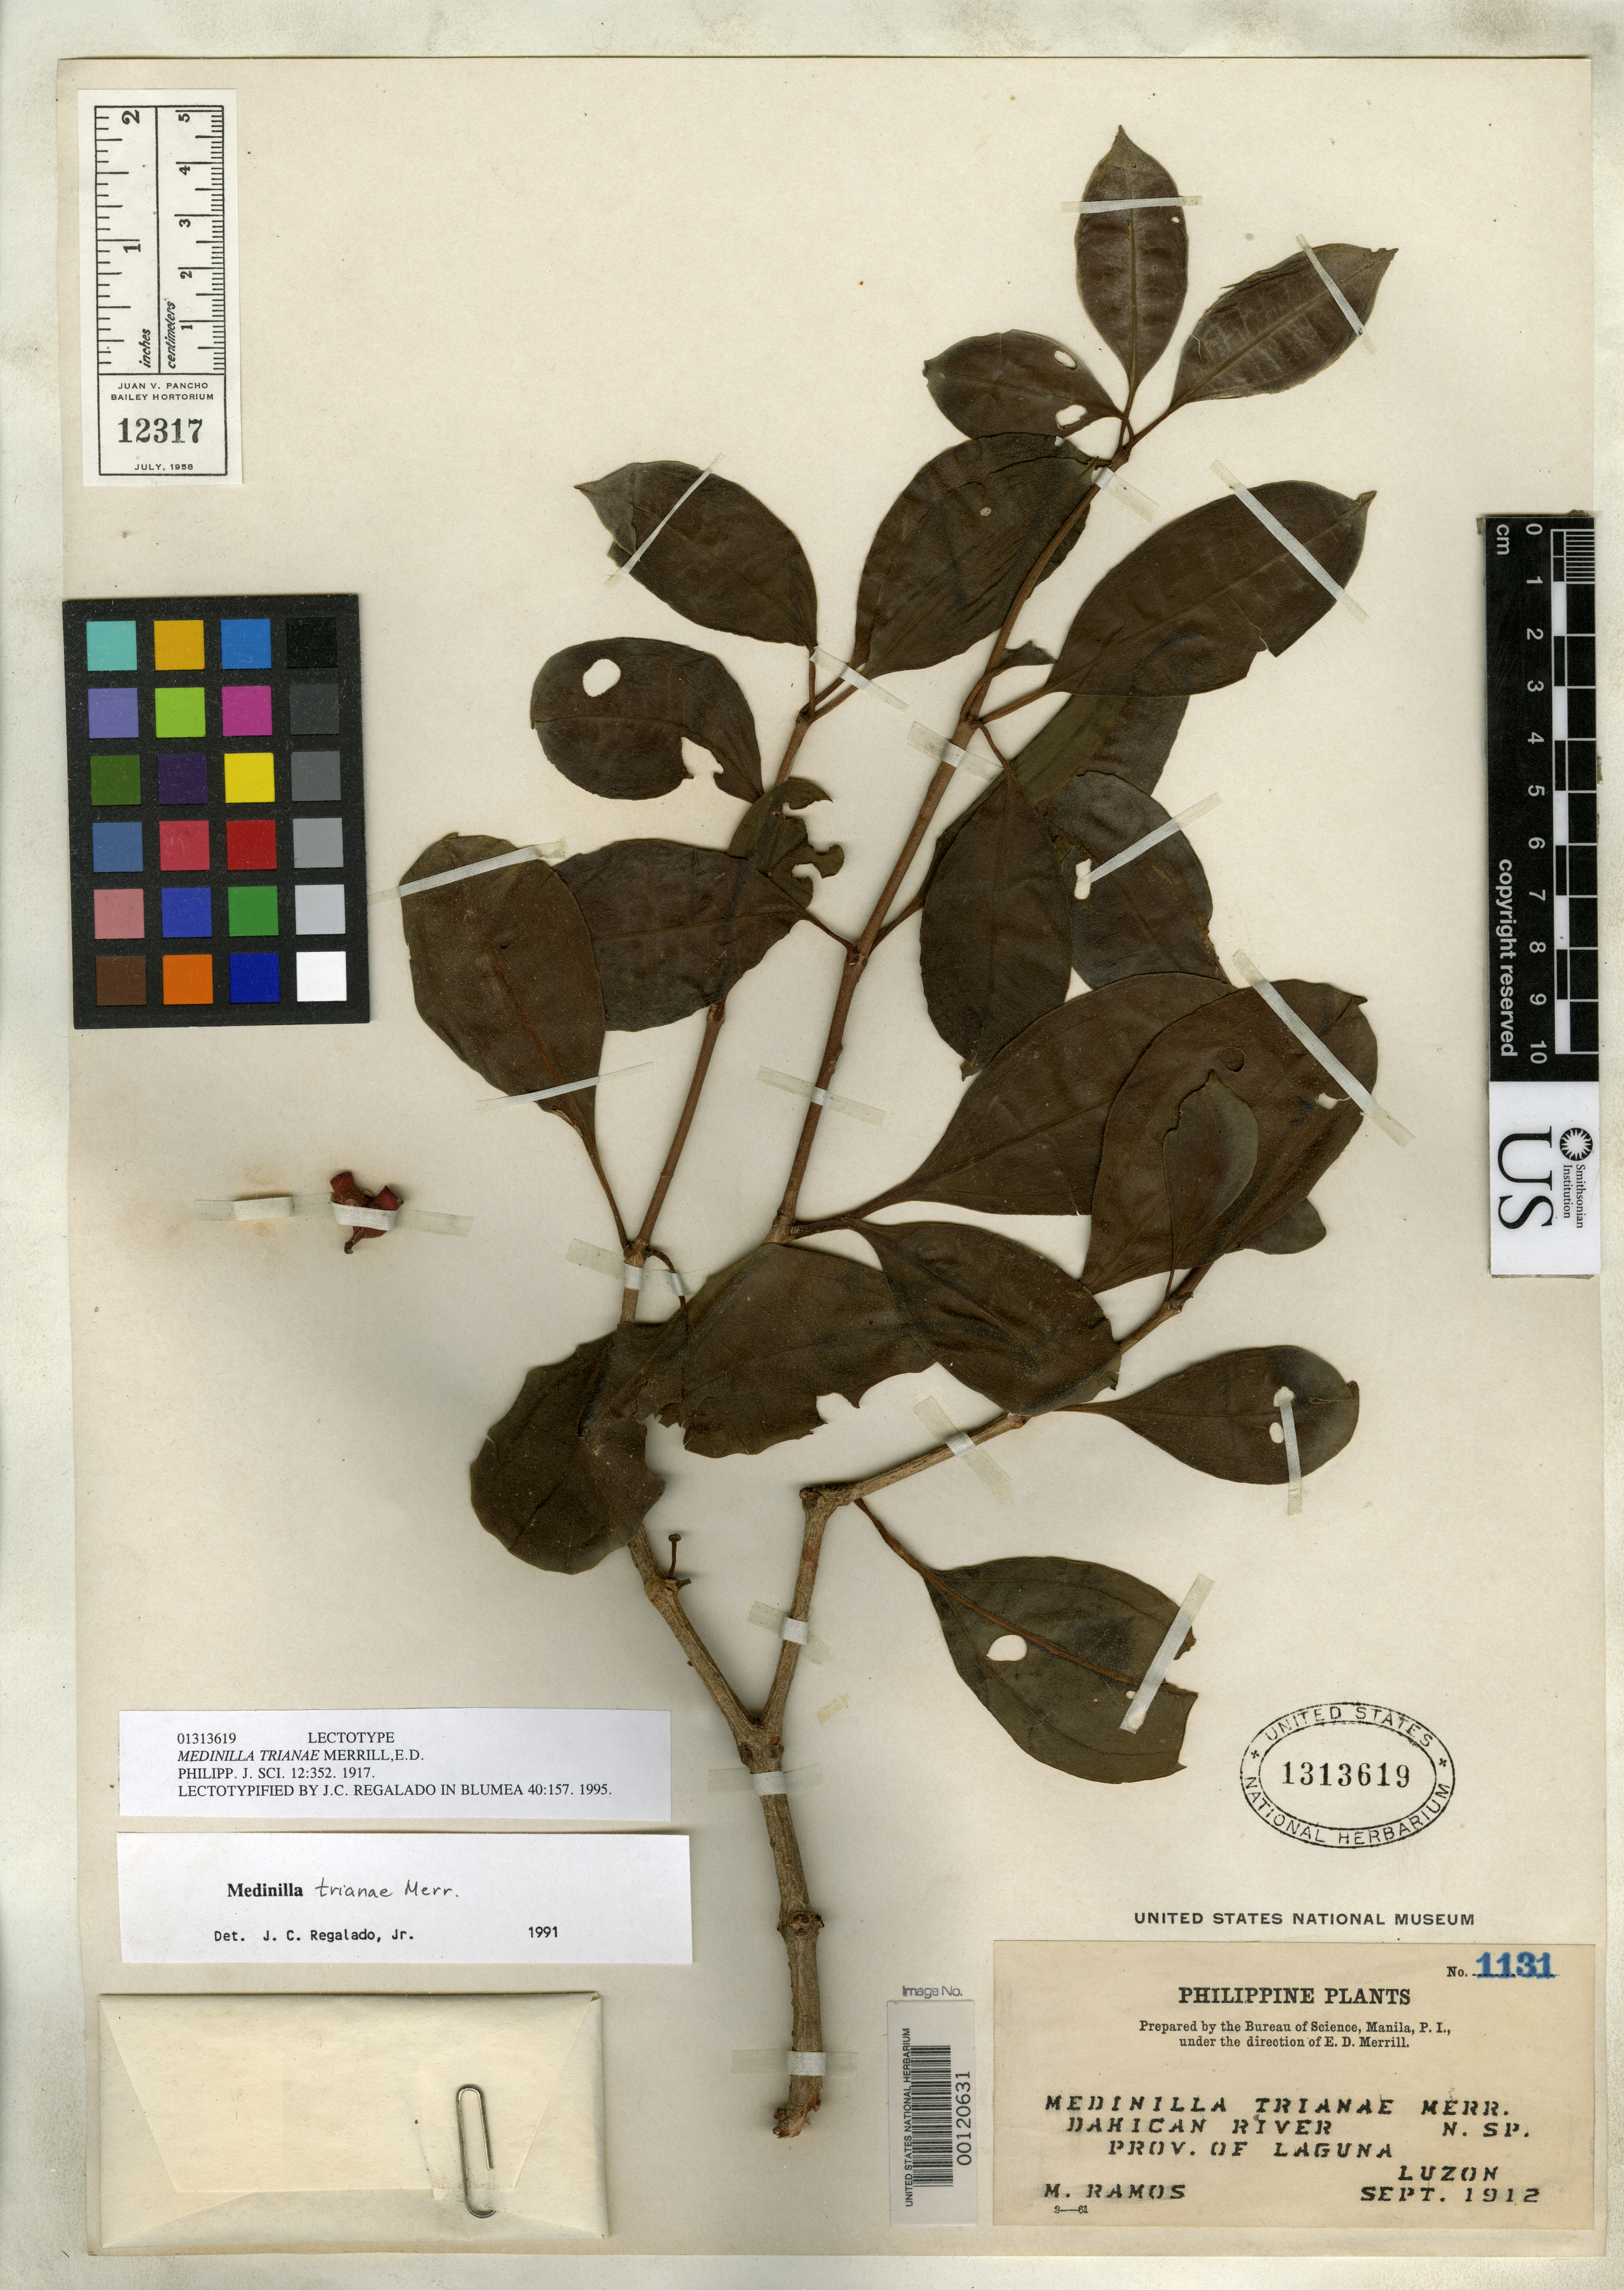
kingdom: Plantae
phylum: Tracheophyta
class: Magnoliopsida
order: Myrtales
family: Melastomataceae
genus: Medinilla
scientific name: Medinilla trianae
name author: Merr.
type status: Lectotype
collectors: M. Ramos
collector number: Phil. Pl. 1131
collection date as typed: Sep 1912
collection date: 1912-09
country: Philippines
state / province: Calabarzon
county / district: Laguna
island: Luzon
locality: Dahican River, Prov. of Laguna, Luzon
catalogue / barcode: US 1313619